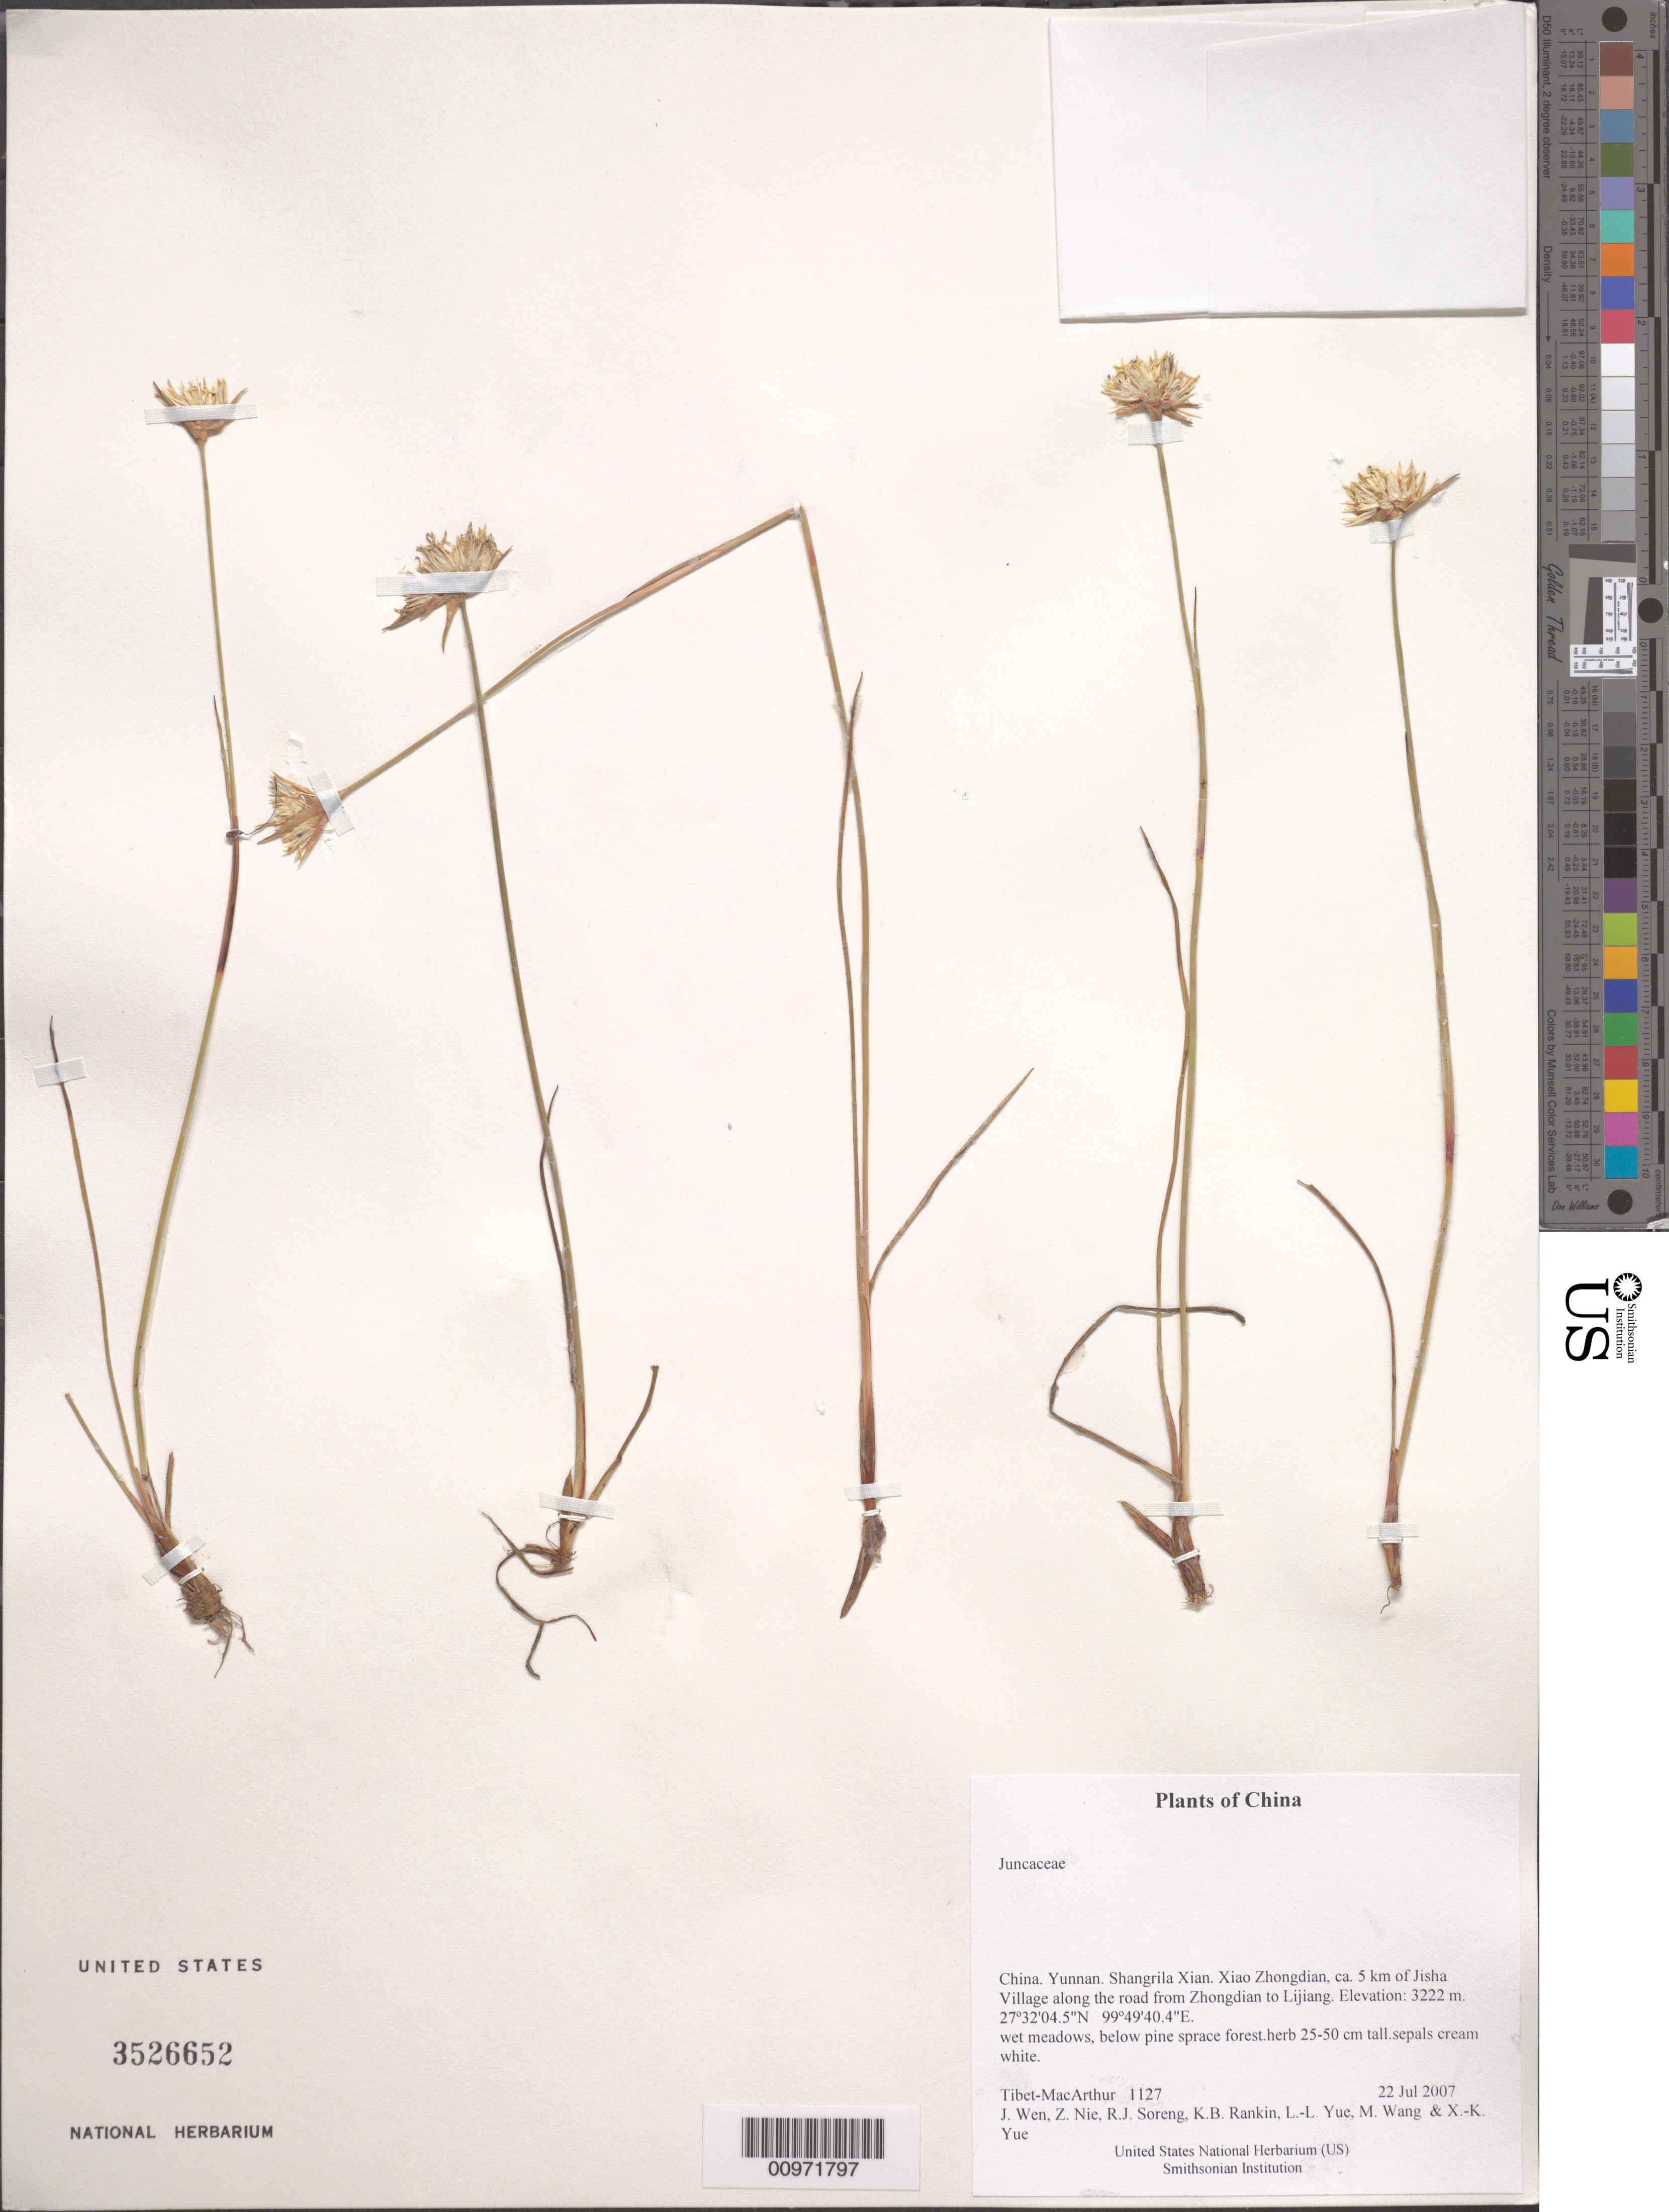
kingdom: Plantae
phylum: Tracheophyta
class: Liliopsida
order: Poales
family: Juncaceae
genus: Juncus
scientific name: Juncus allioides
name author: Franch.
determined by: Strong, Mark T., (BOT), Smithsonian Institution - National Museum of Natural History (UNITED STATES)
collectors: Tibet-MacArthur, J. Wen, Z. Nie, R. J. Soreng, K. Rankin, L. Yue, M. Wang & X. Yue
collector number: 1127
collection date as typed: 22 Jul 2007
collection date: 2007-07-22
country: China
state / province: Yunnan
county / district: Shangrila Xian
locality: Xiao Zhongdian, ca. 5 km of Jisha Village along the road from Zhongdian to Lijiang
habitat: wet meadows, below pine sprace forest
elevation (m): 3222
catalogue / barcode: US 3526652